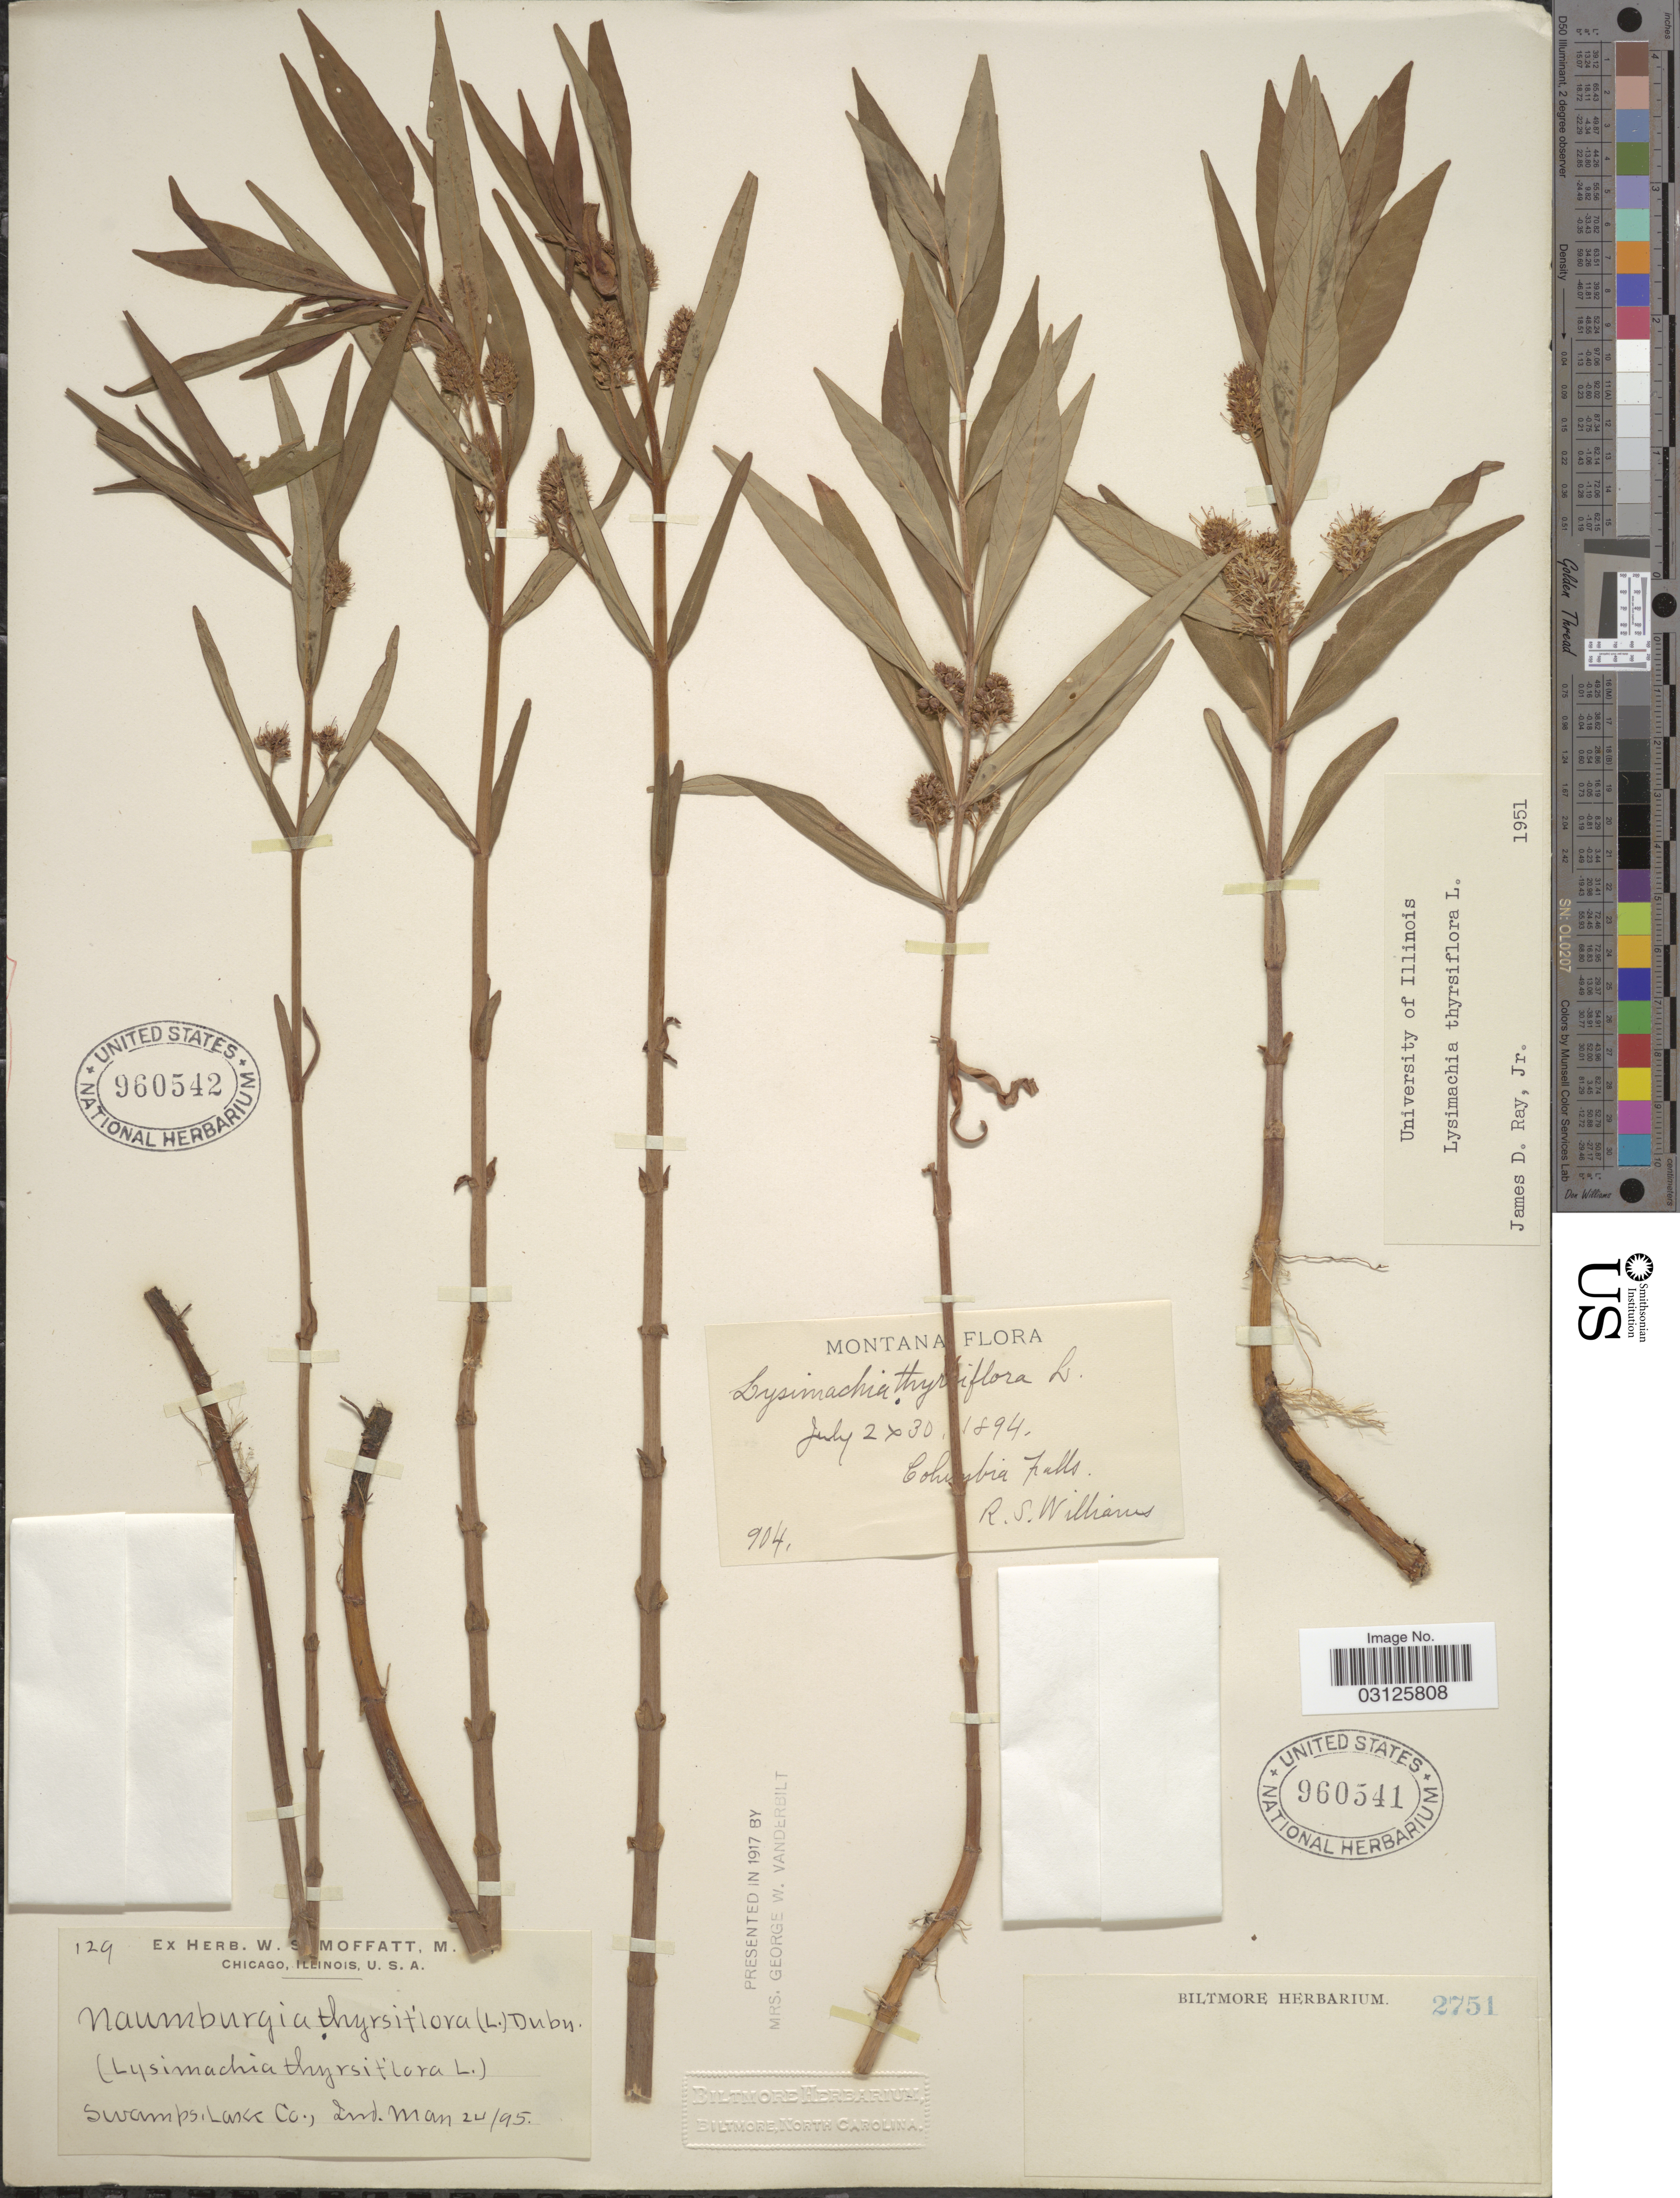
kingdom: Plantae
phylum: Tracheophyta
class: Magnoliopsida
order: Ericales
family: Primulaceae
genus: Lysimachia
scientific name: Lysimachia thyrsiflora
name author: L.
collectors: ex herb. W. S. Moffatt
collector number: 129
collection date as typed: Transcribed d/m/y: 24/5/95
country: United States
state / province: Indiana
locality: Swamps, Lake Co., Ind.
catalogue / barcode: US 960542